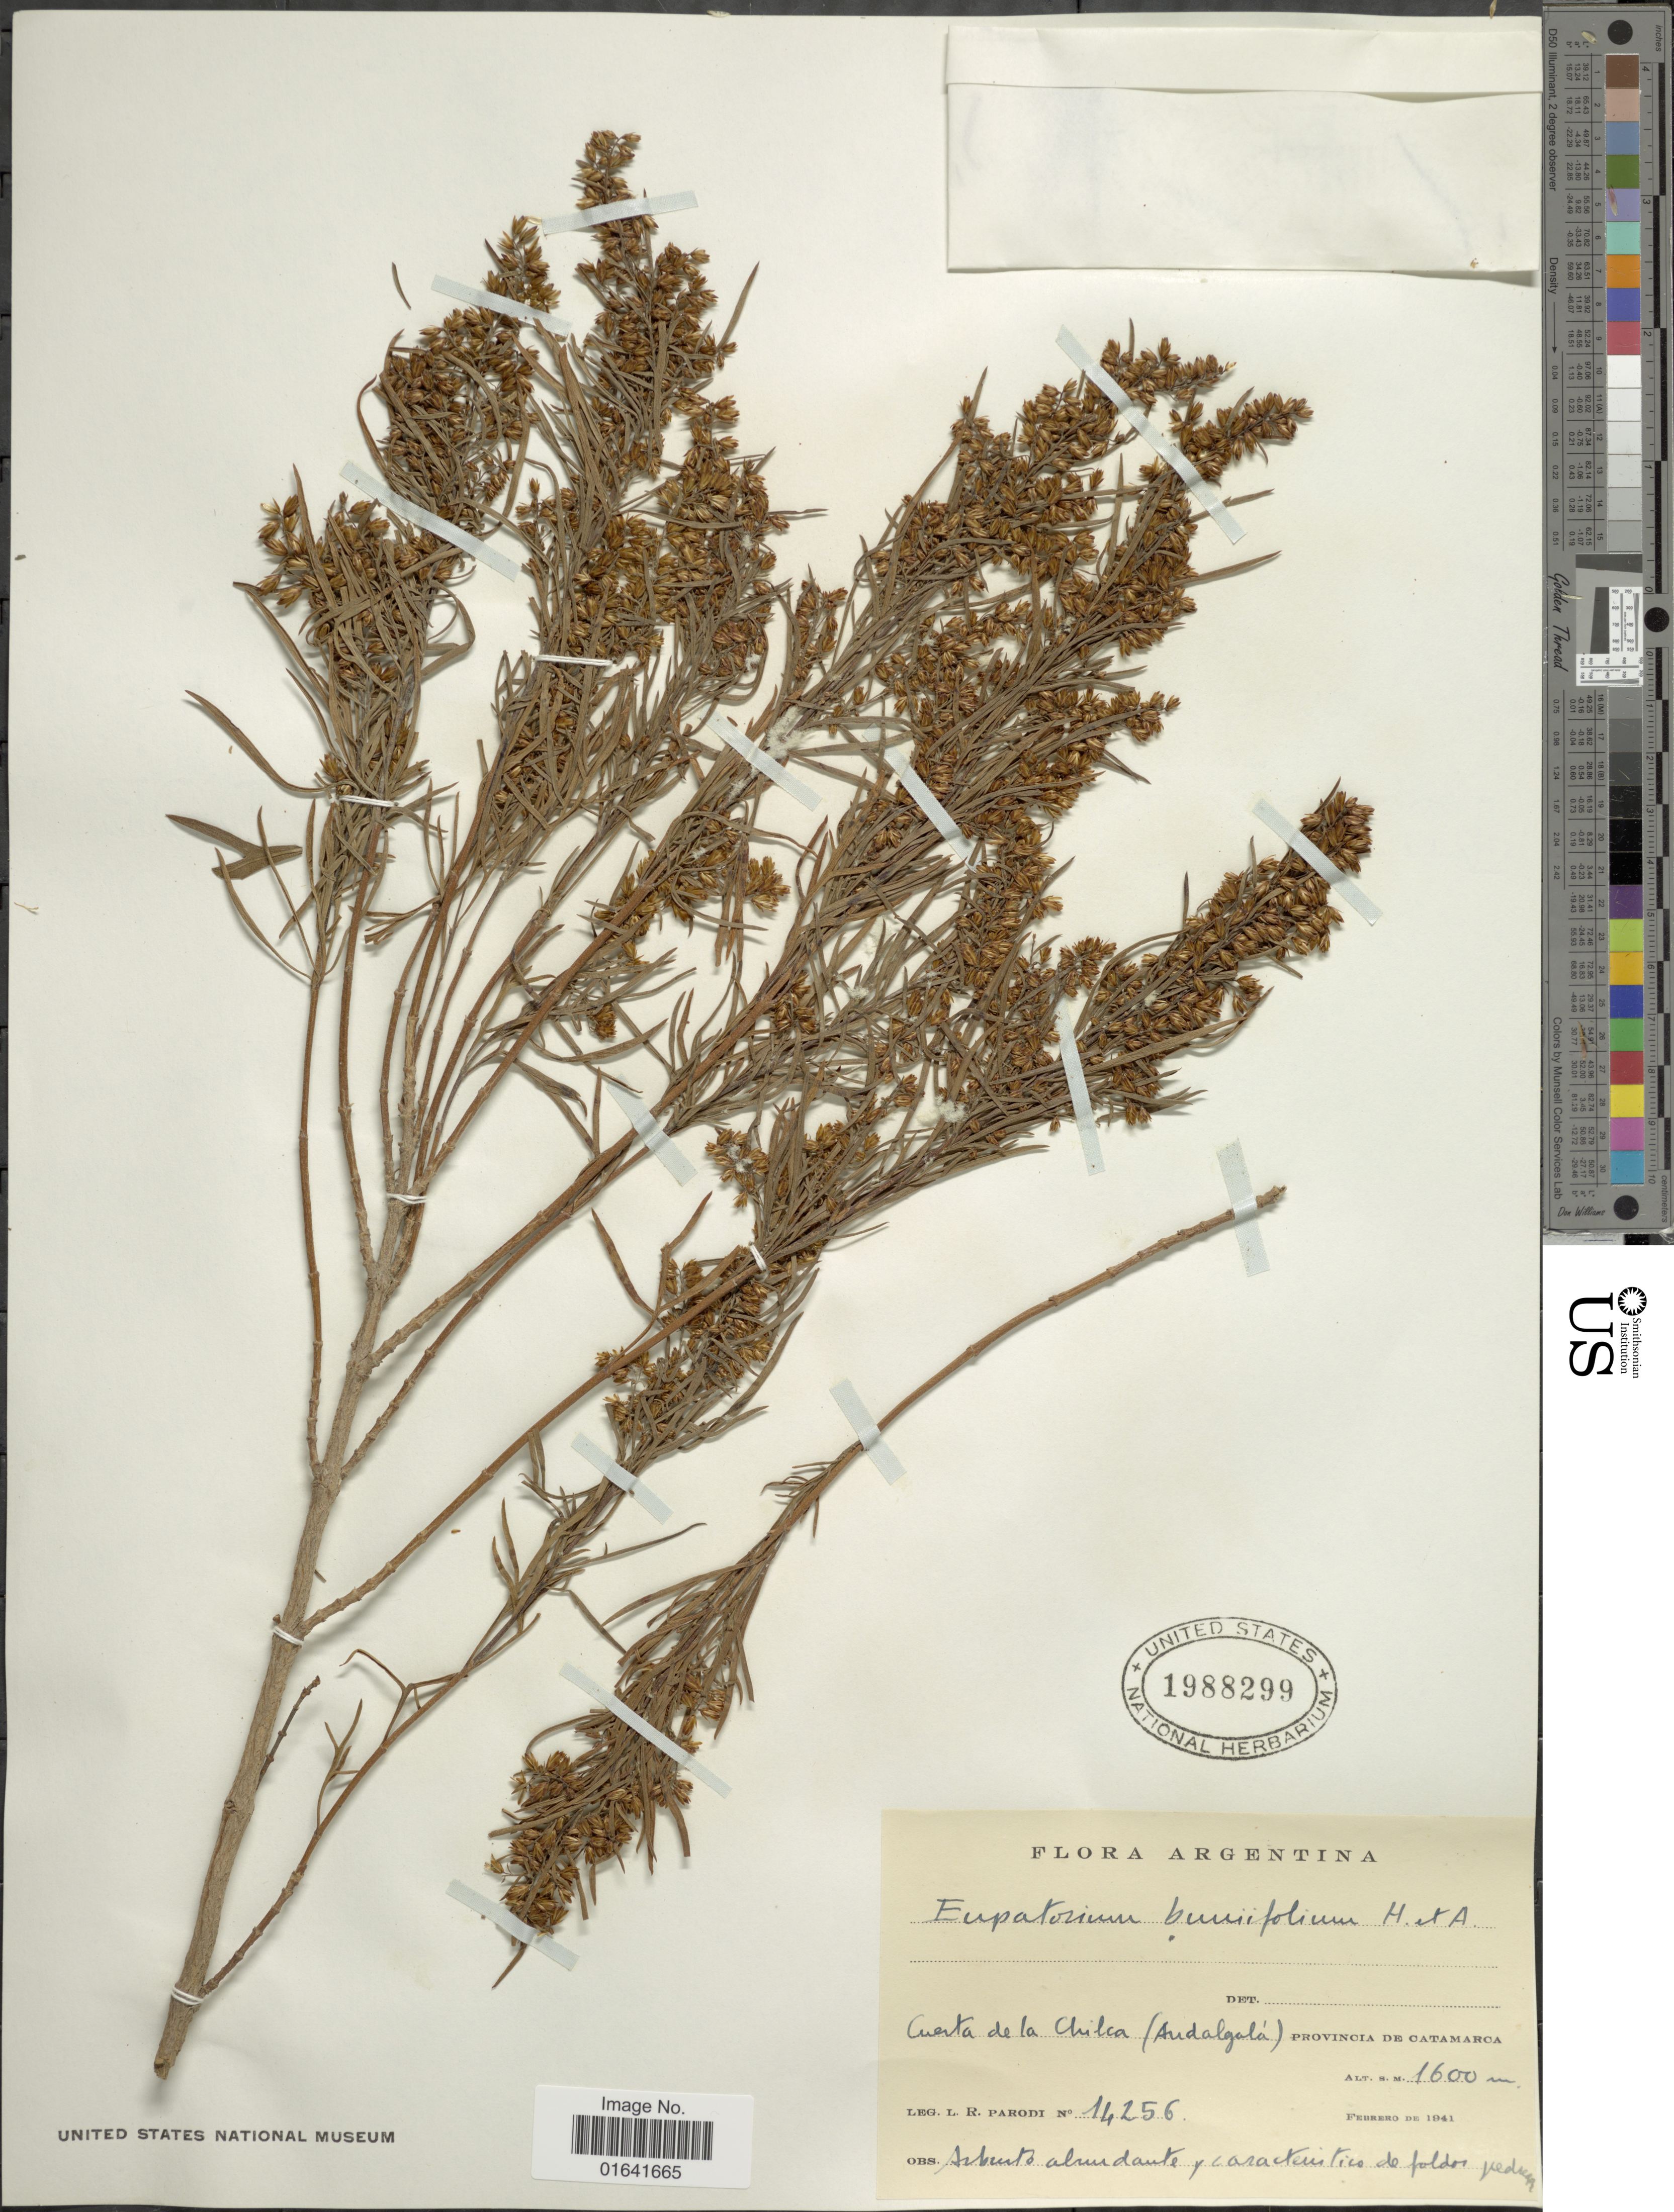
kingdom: Plantae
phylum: Tracheophyta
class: Magnoliopsida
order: Asterales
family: Asteraceae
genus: Acanthostyles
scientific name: Acanthostyles buniifolius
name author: (Hook. & Arn.) R.M. King & H. Rob.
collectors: L. R. Parodi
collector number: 14256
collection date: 1941-02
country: Argentina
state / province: Catamarca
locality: Cuesta de la Chilca (Andalgalá).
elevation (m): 1600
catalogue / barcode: US 1988299